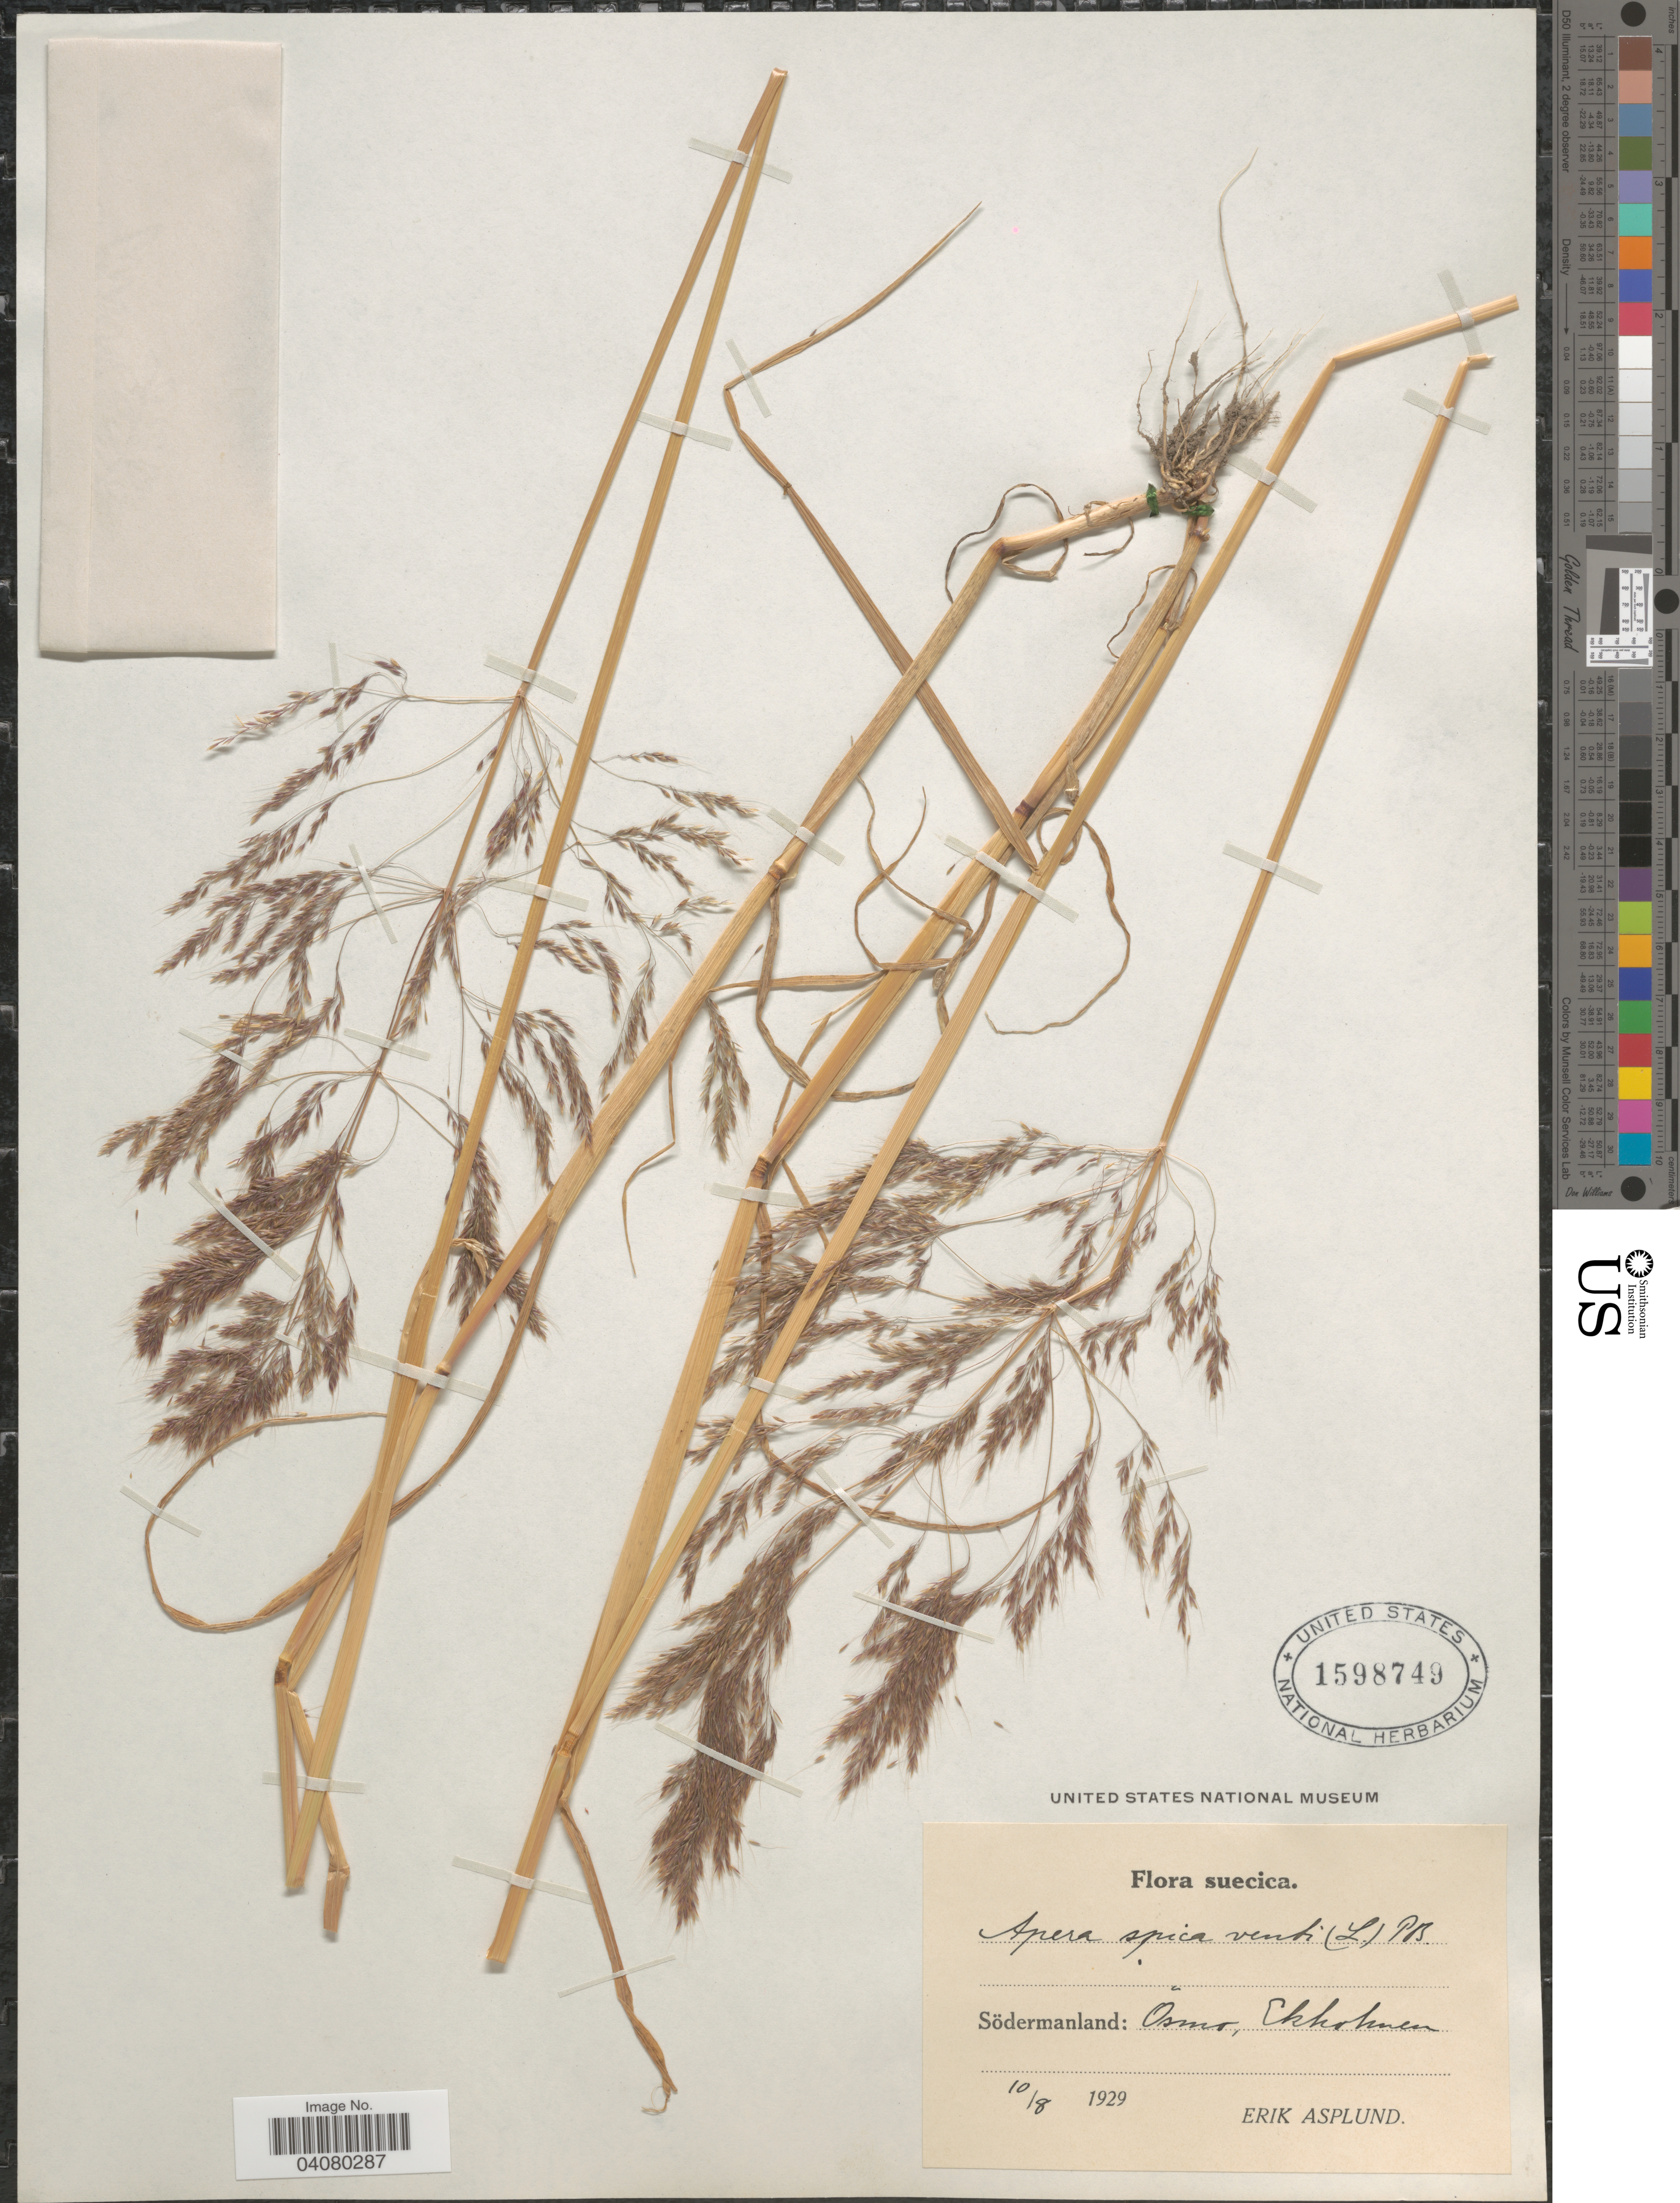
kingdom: Plantae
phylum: Tracheophyta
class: Liliopsida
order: Poales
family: Poaceae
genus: Apera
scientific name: Apera spica-venti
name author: (L.) P. Beauv.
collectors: E. Asplund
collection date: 1929-08-10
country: Sweden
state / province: Sodermanland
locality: Södermanland: Ösmo, Ekholmen.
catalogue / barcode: US 1598749